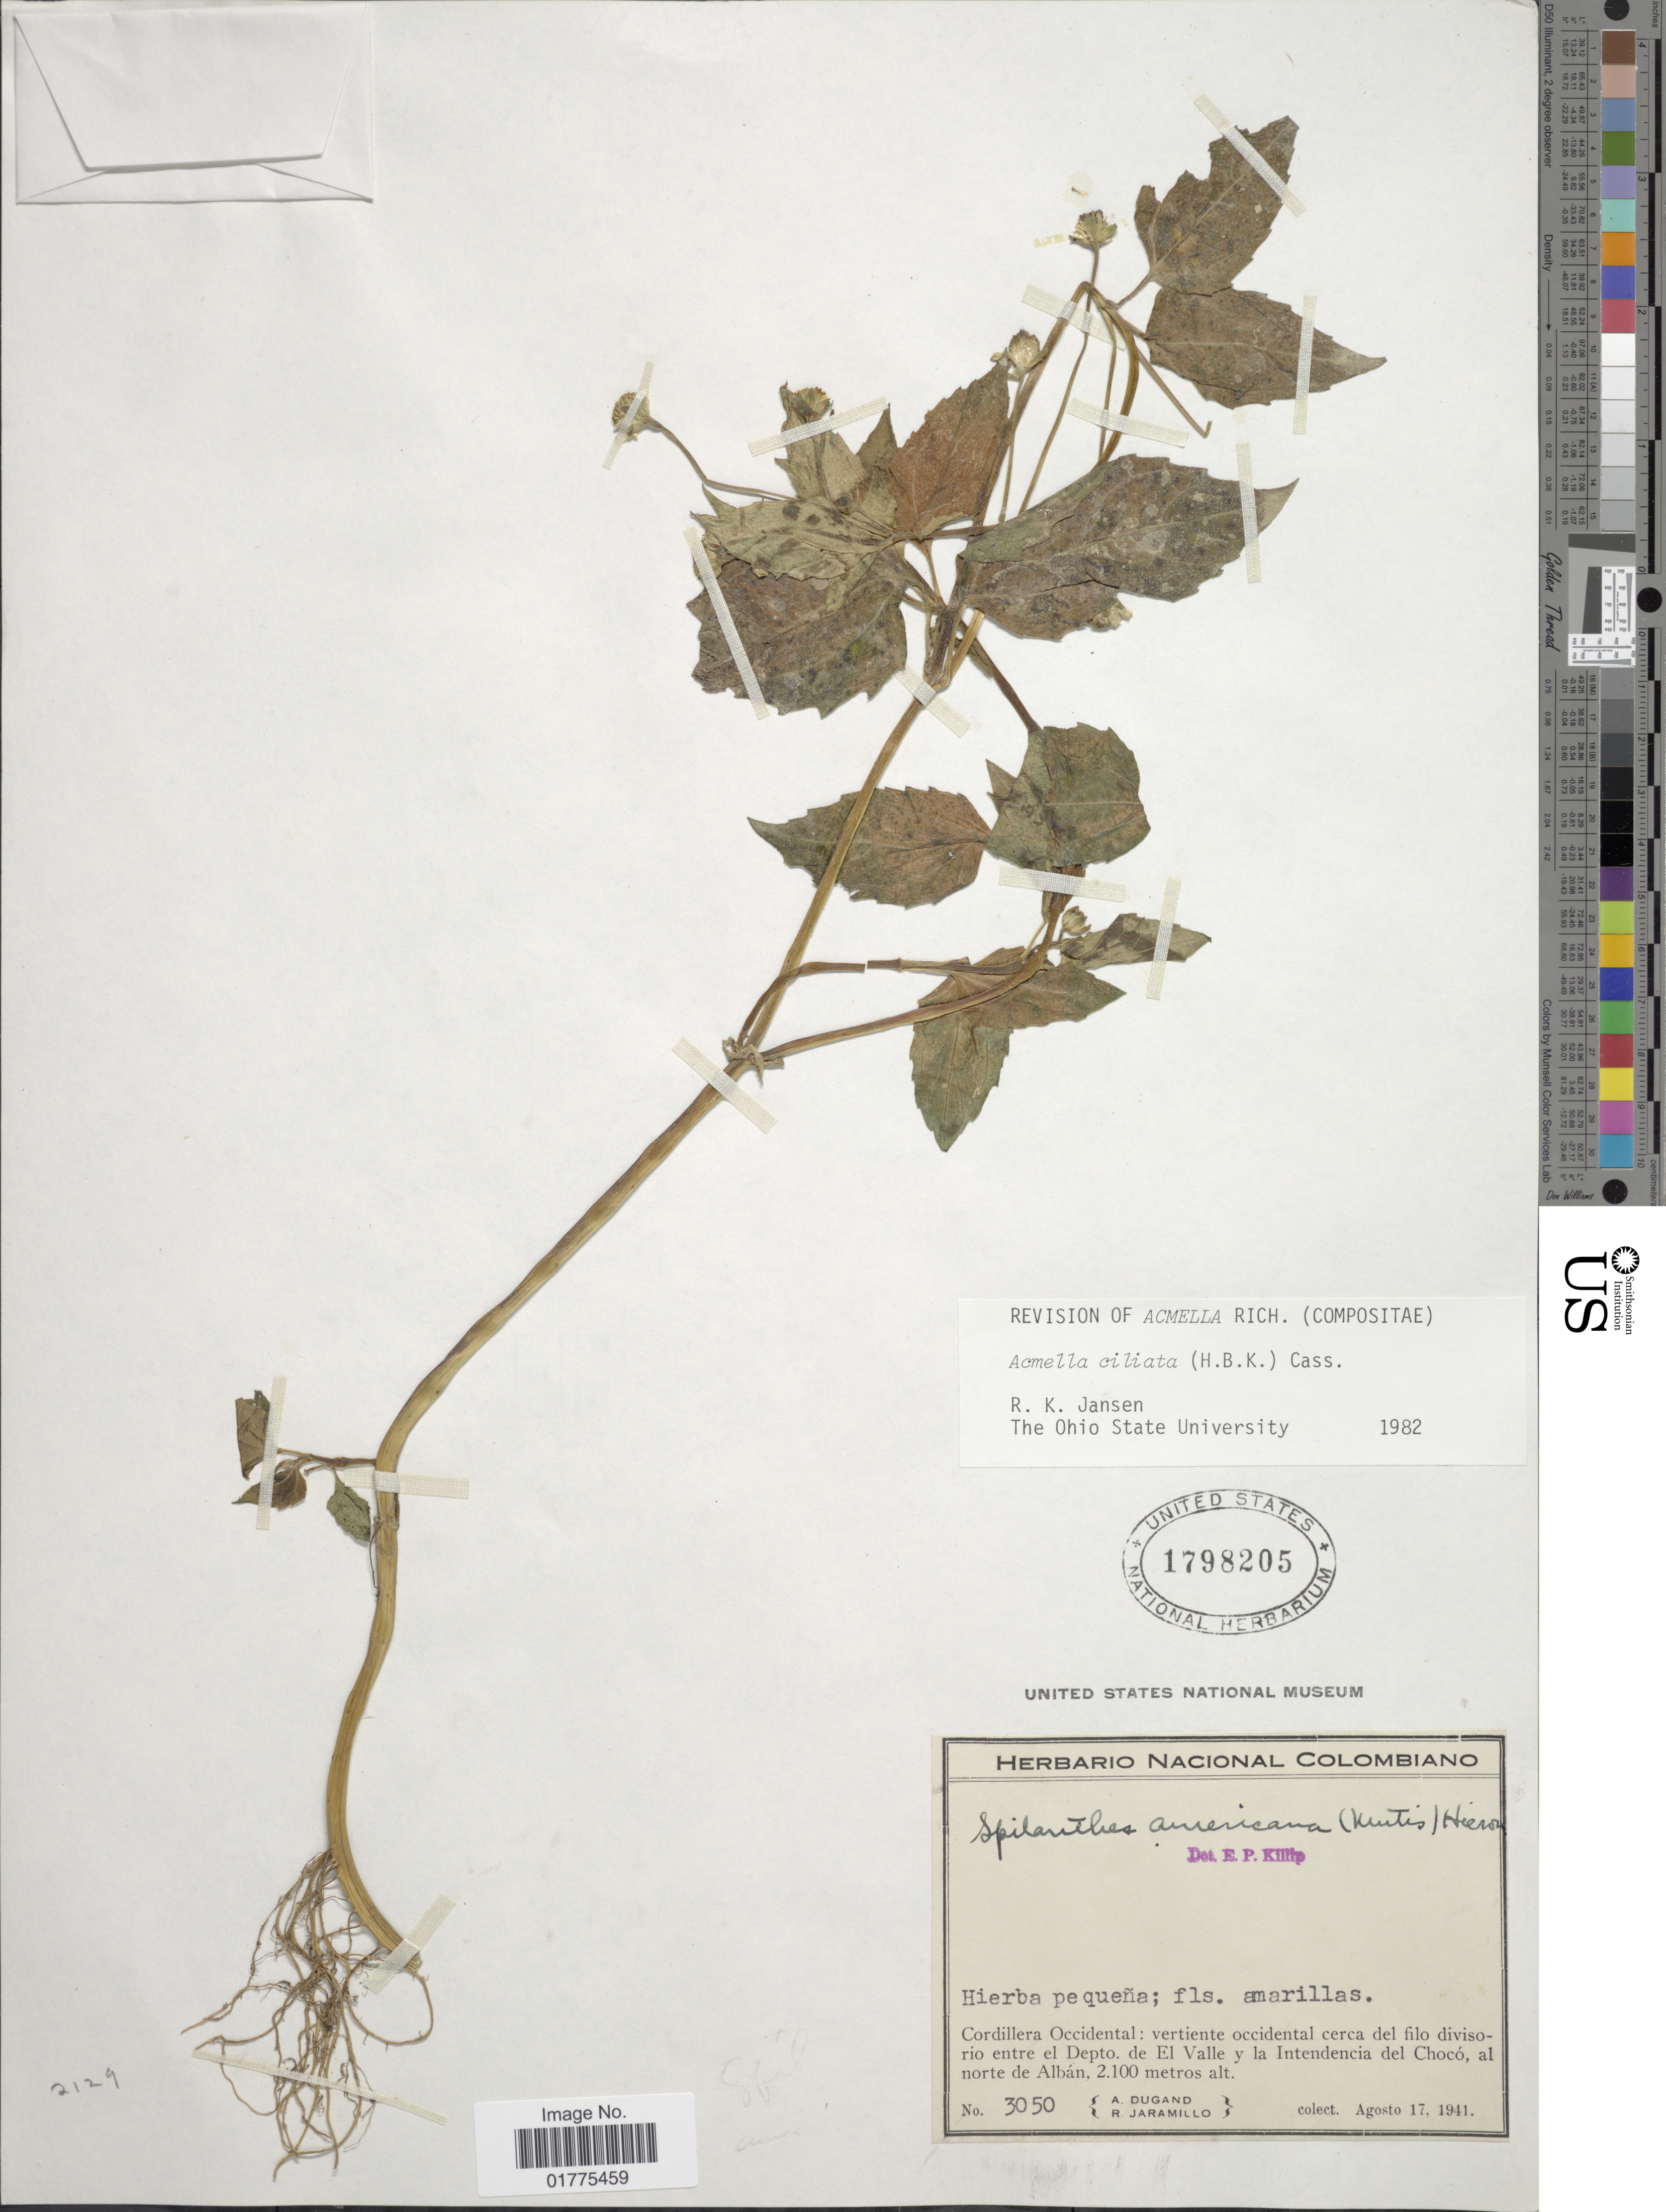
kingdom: Plantae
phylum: Tracheophyta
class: Magnoliopsida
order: Asterales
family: Asteraceae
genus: Acmella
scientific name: Acmella ciliata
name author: (Kunth) Cass.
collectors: A. Dugand & R. Jaramillo M.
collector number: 3050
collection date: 1941-08-17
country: Colombia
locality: Cordillera Occidental: vertiente occidental cerca del filo divisorio entre el Depto. de El Valle y la Intendencia del Choco, al norte de Alban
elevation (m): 2100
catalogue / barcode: US 1798205